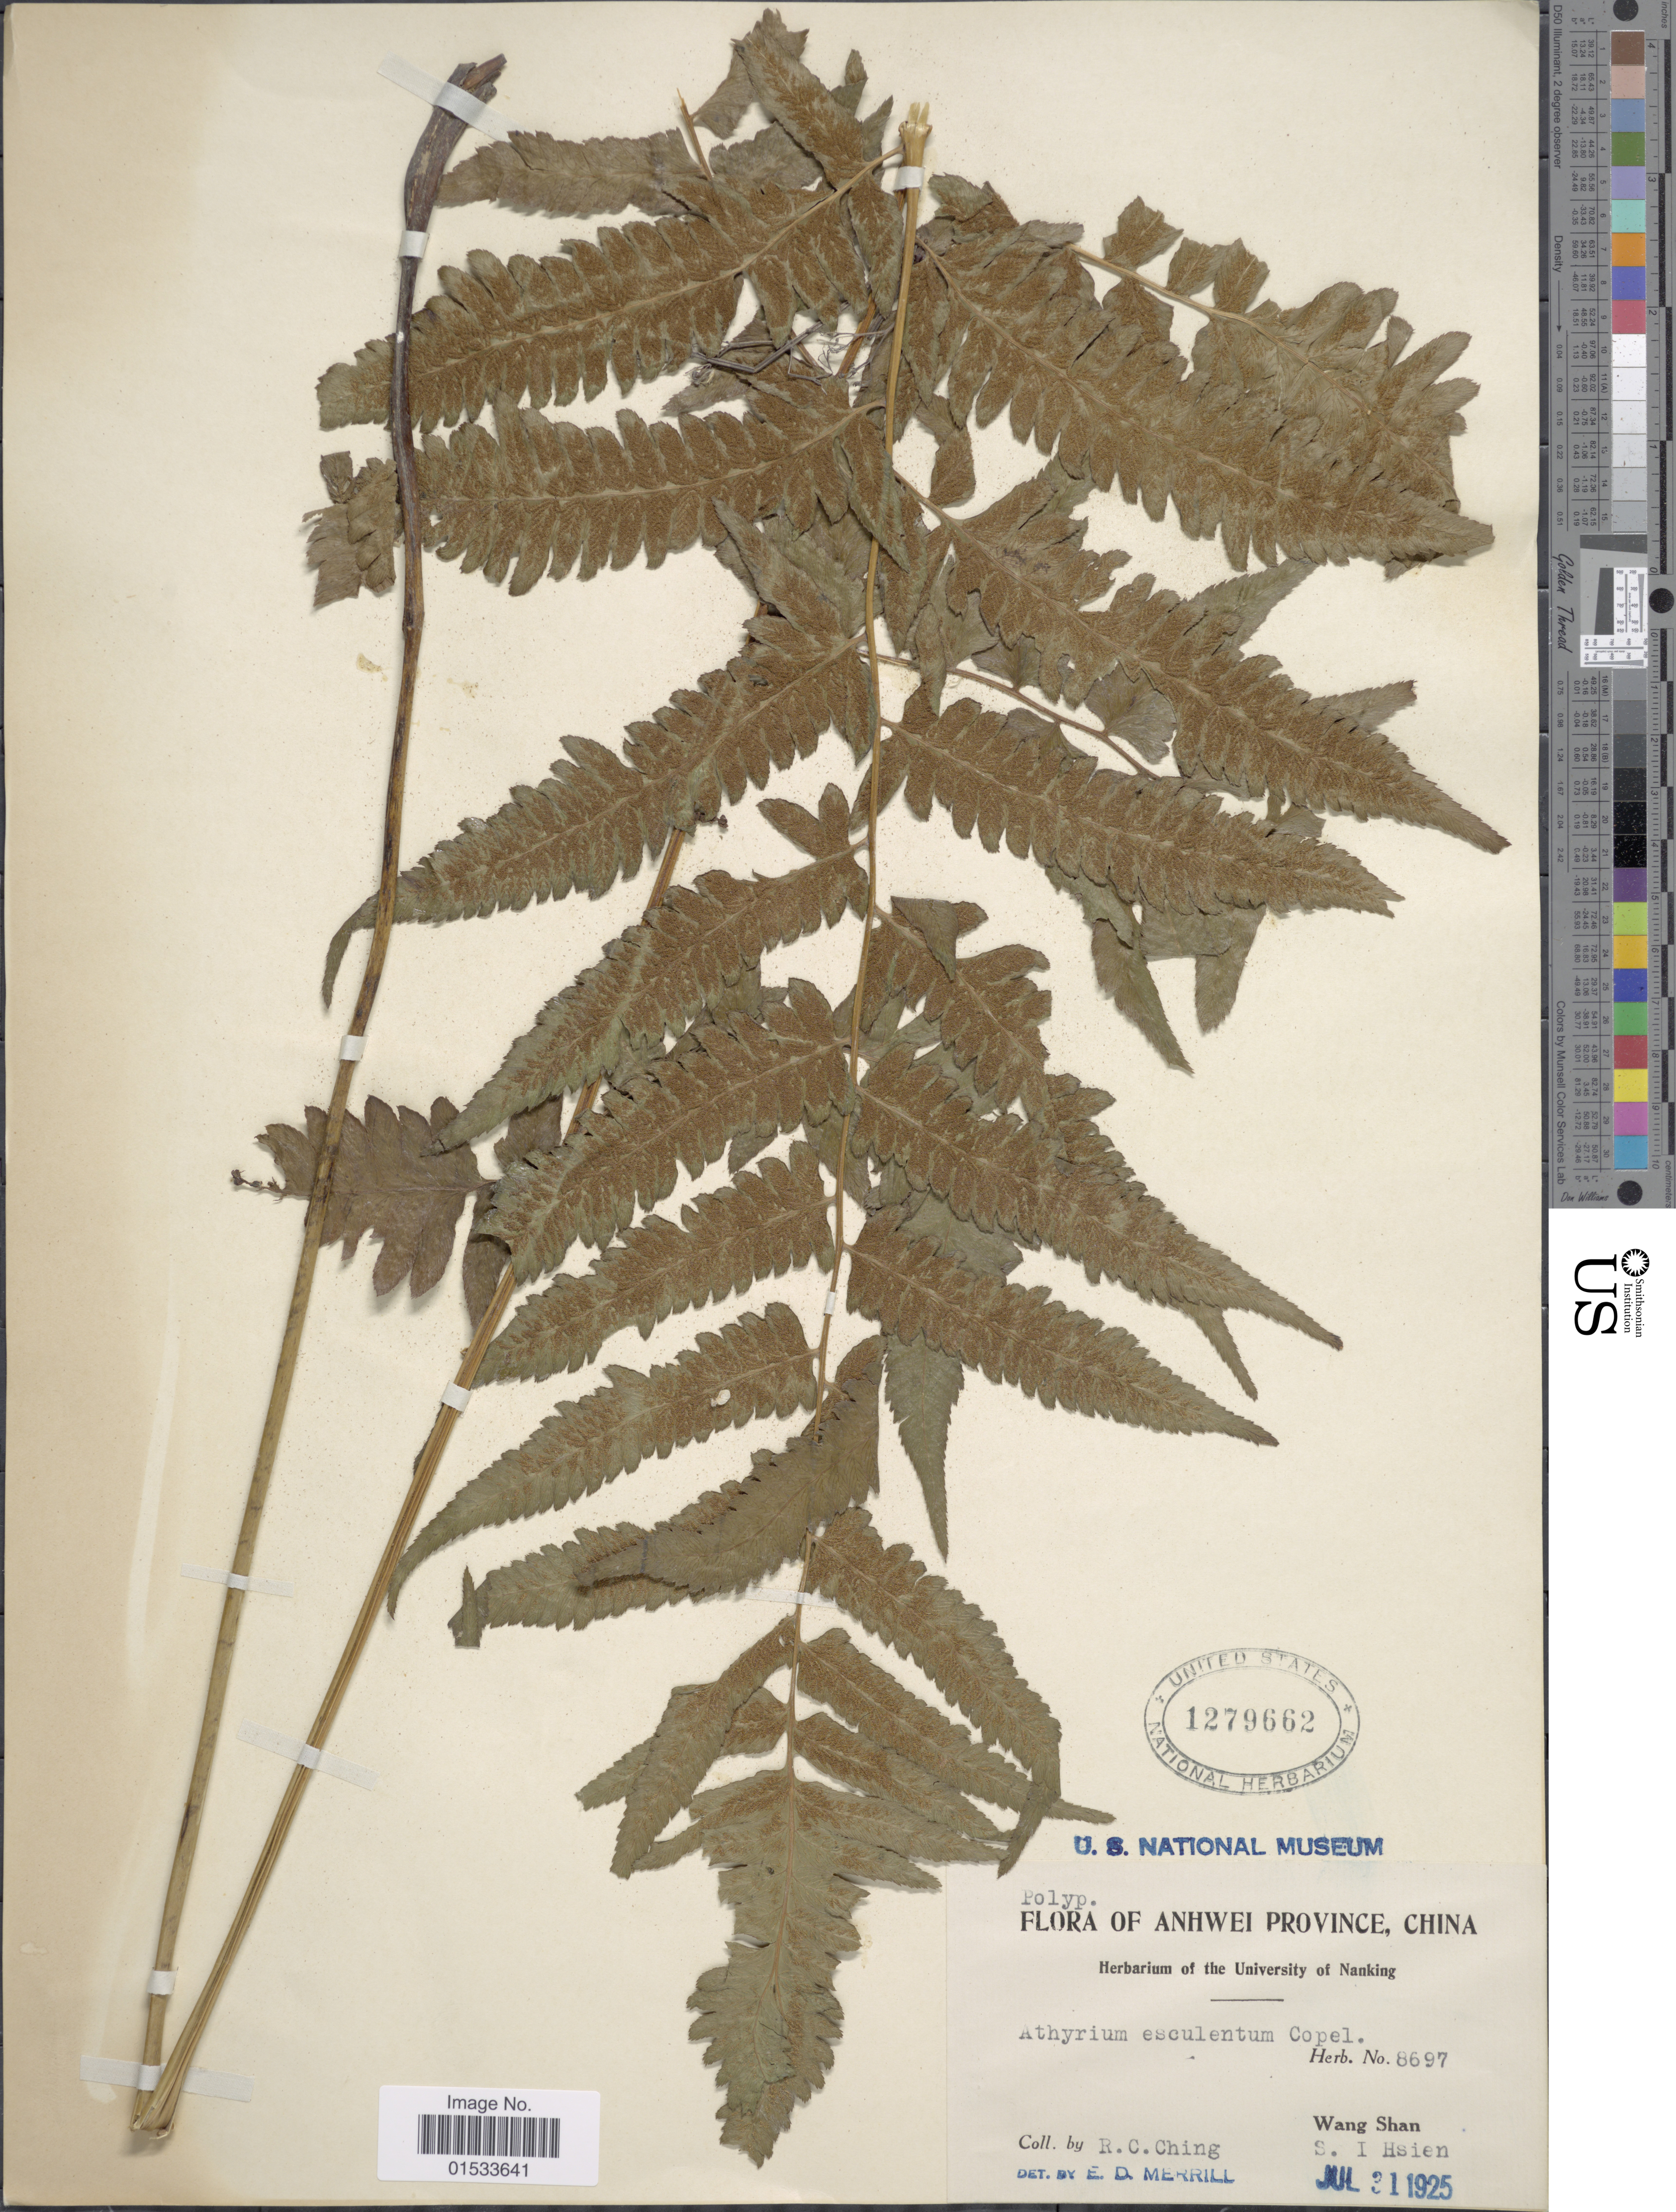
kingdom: Plantae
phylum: Tracheophyta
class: Polypodiopsida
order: Polypodiales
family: Athyriaceae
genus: Diplazium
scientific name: Diplazium esculentum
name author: (Retz.) Sw.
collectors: R. C. Ching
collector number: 8697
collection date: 1925-07-31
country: China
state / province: Anhui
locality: Anhwei Province, Wang Shan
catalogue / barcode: US 1279662